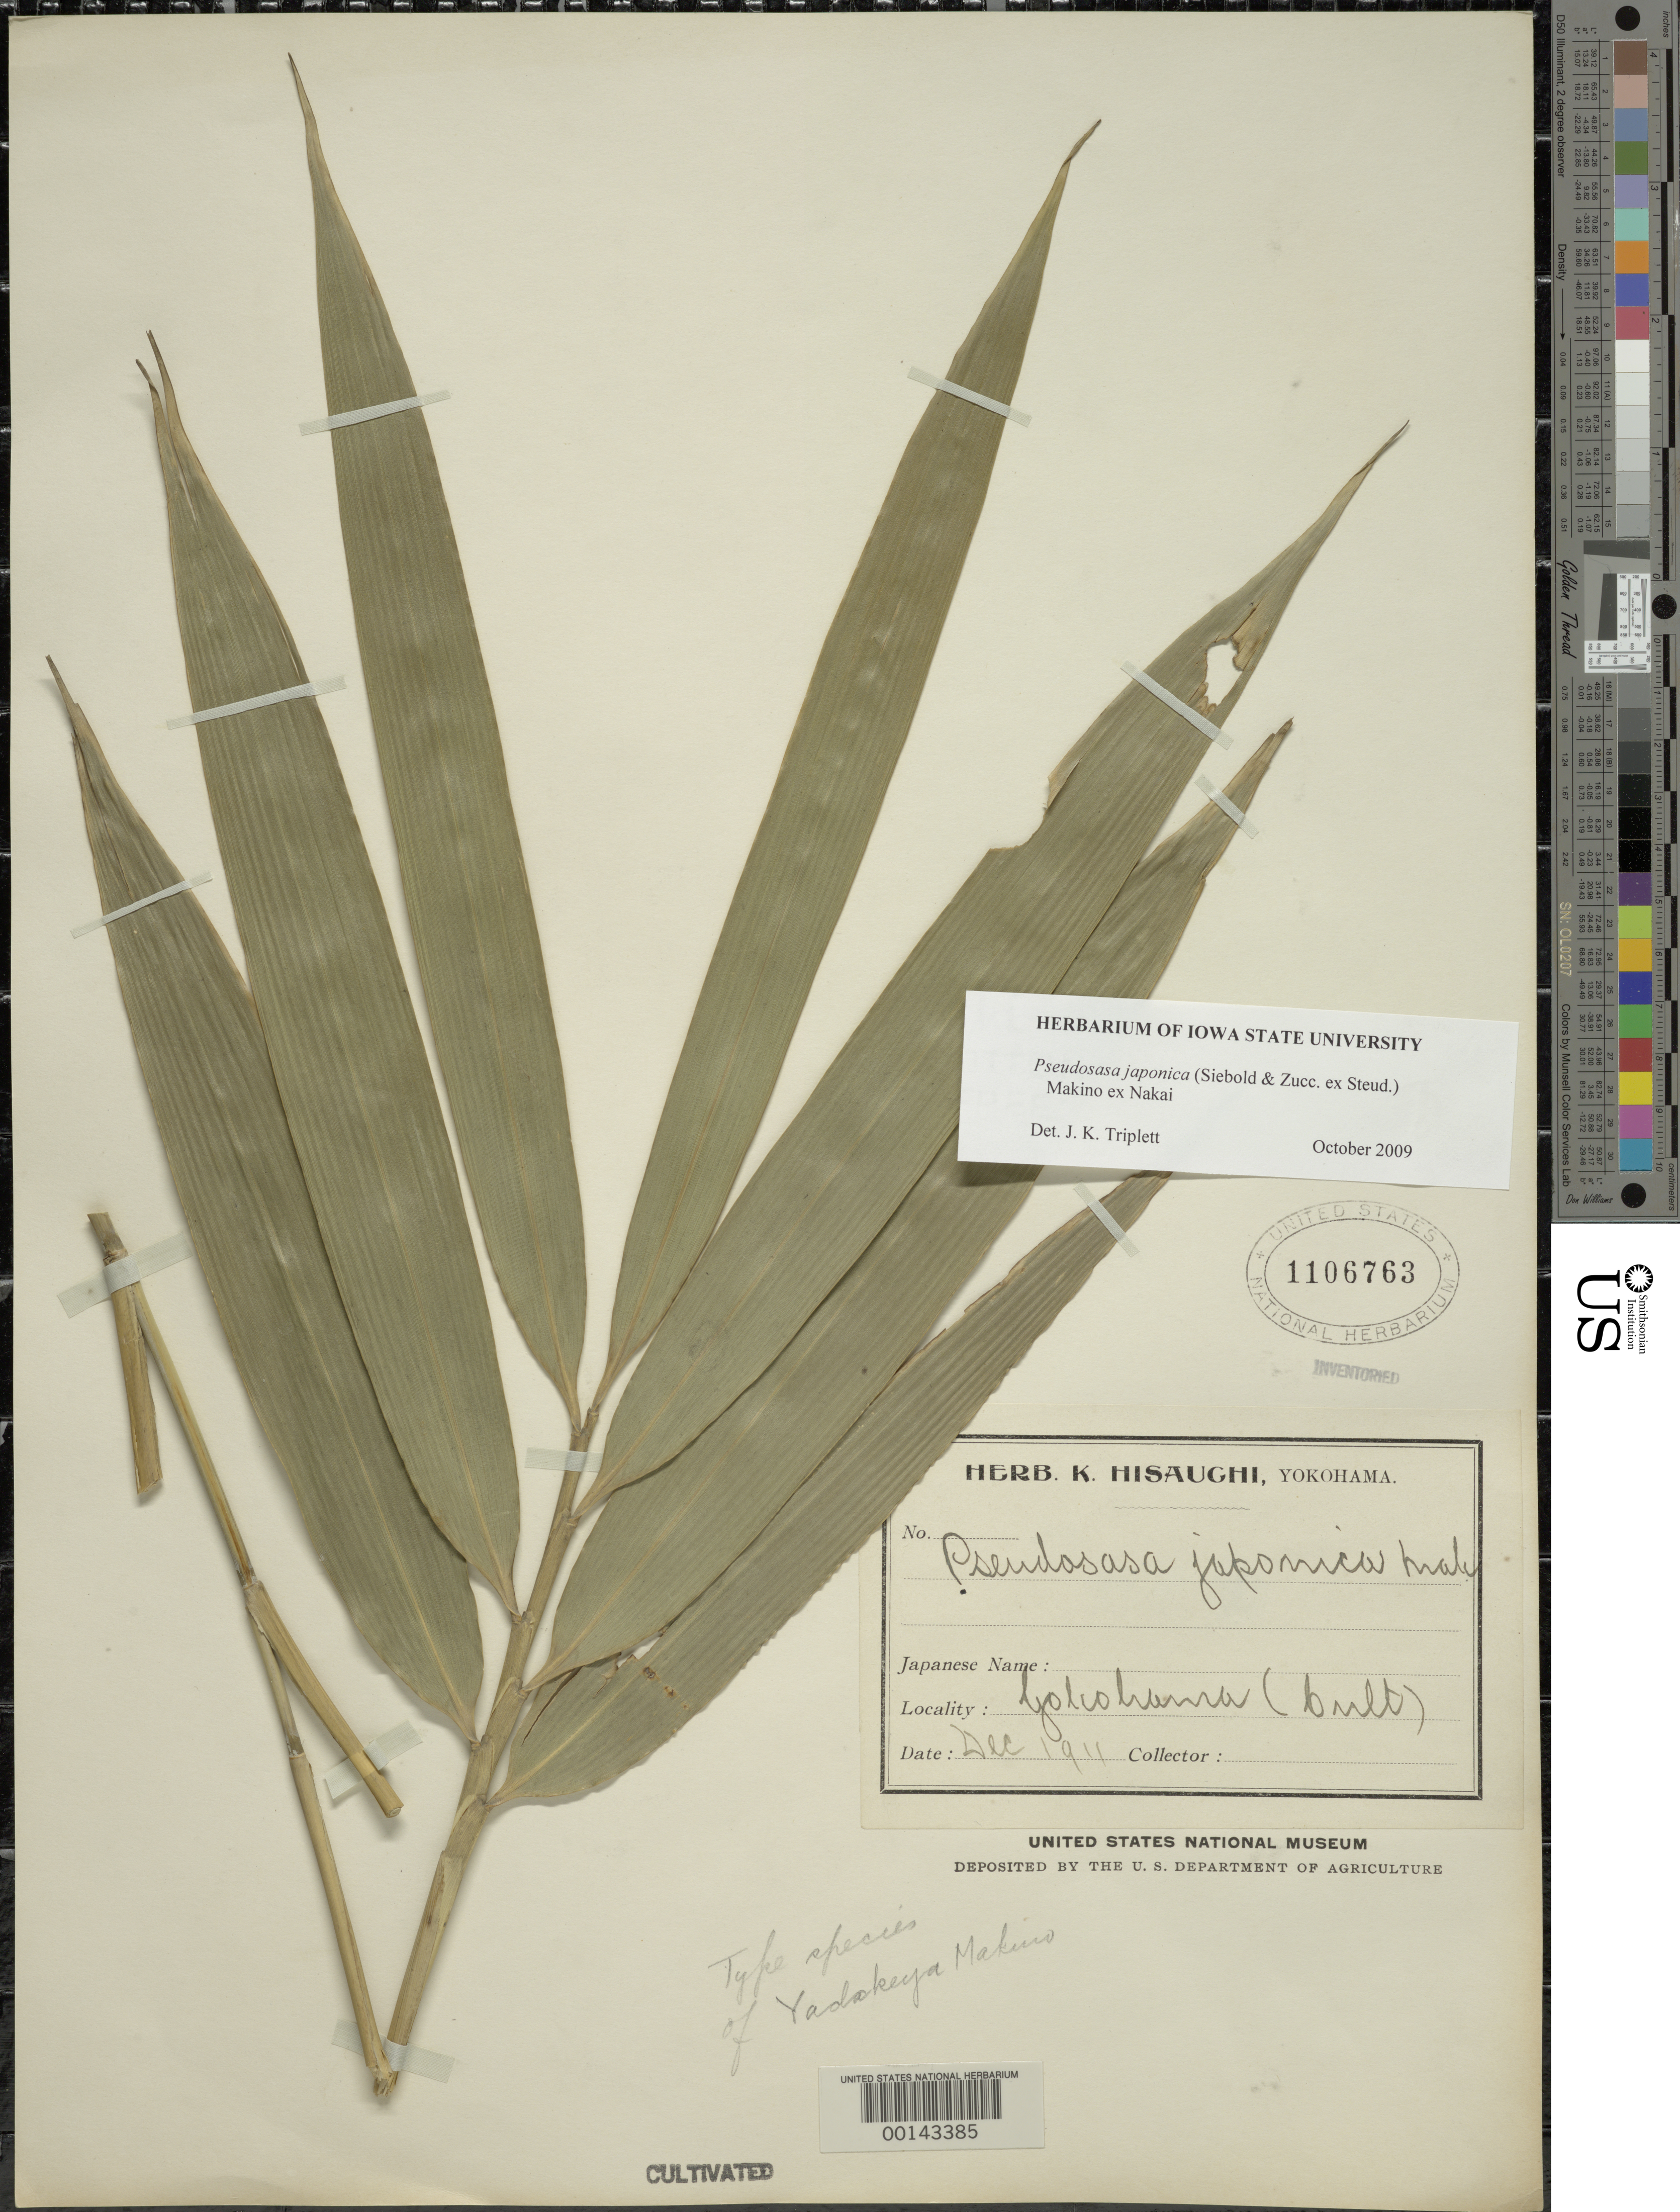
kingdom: Plantae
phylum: Tracheophyta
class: Liliopsida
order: Poales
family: Poaceae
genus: Pseudosasa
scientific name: Pseudosasa japonica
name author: (Siebold & Zucc. ex Steud.) Makino ex Nakai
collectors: K. Hisauchi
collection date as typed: Dec 1911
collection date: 1911-12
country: Japan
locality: Yokohama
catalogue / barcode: US 1106763